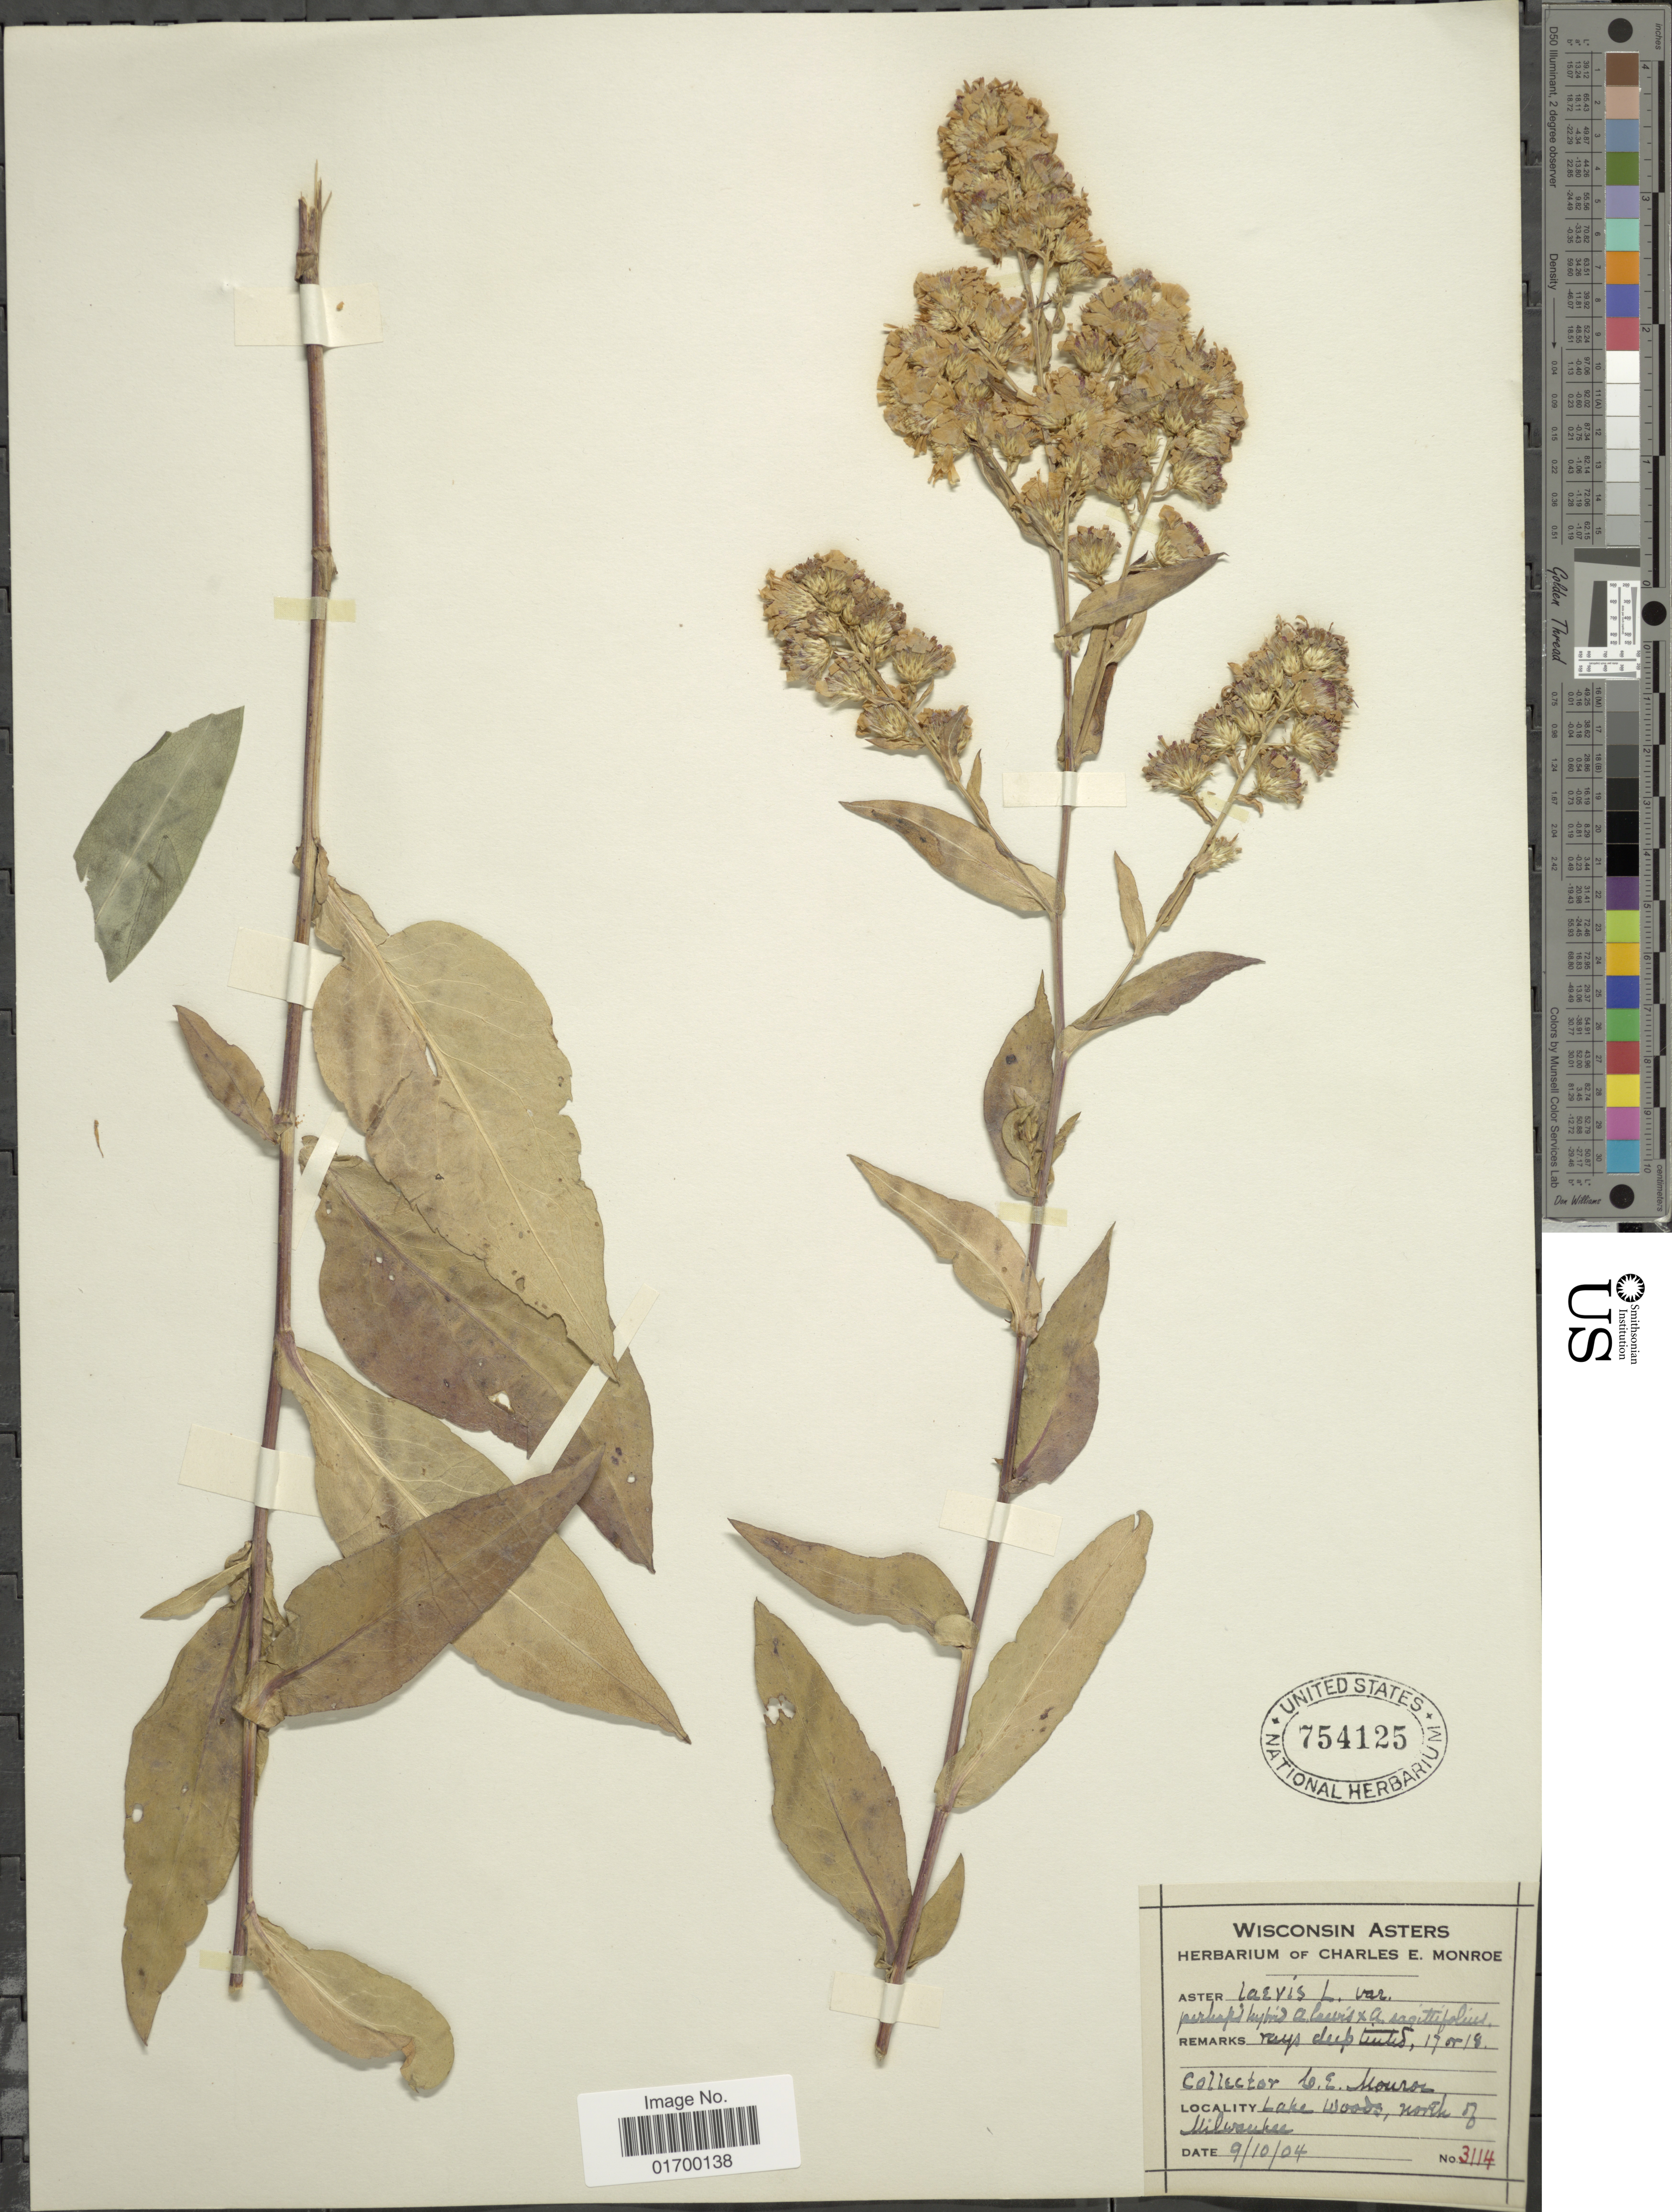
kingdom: Plantae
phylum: Tracheophyta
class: Magnoliopsida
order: Asterales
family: Asteraceae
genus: Symphyotrichum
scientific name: Symphyotrichum laeve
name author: (L.) Á. Löve & D. Löve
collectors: C. Monroe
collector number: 3114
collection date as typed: Transcribed d/m/y: 10/9/4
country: United States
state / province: Wisconsin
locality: Lake Woods, north of Milwaukee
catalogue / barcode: US 754125